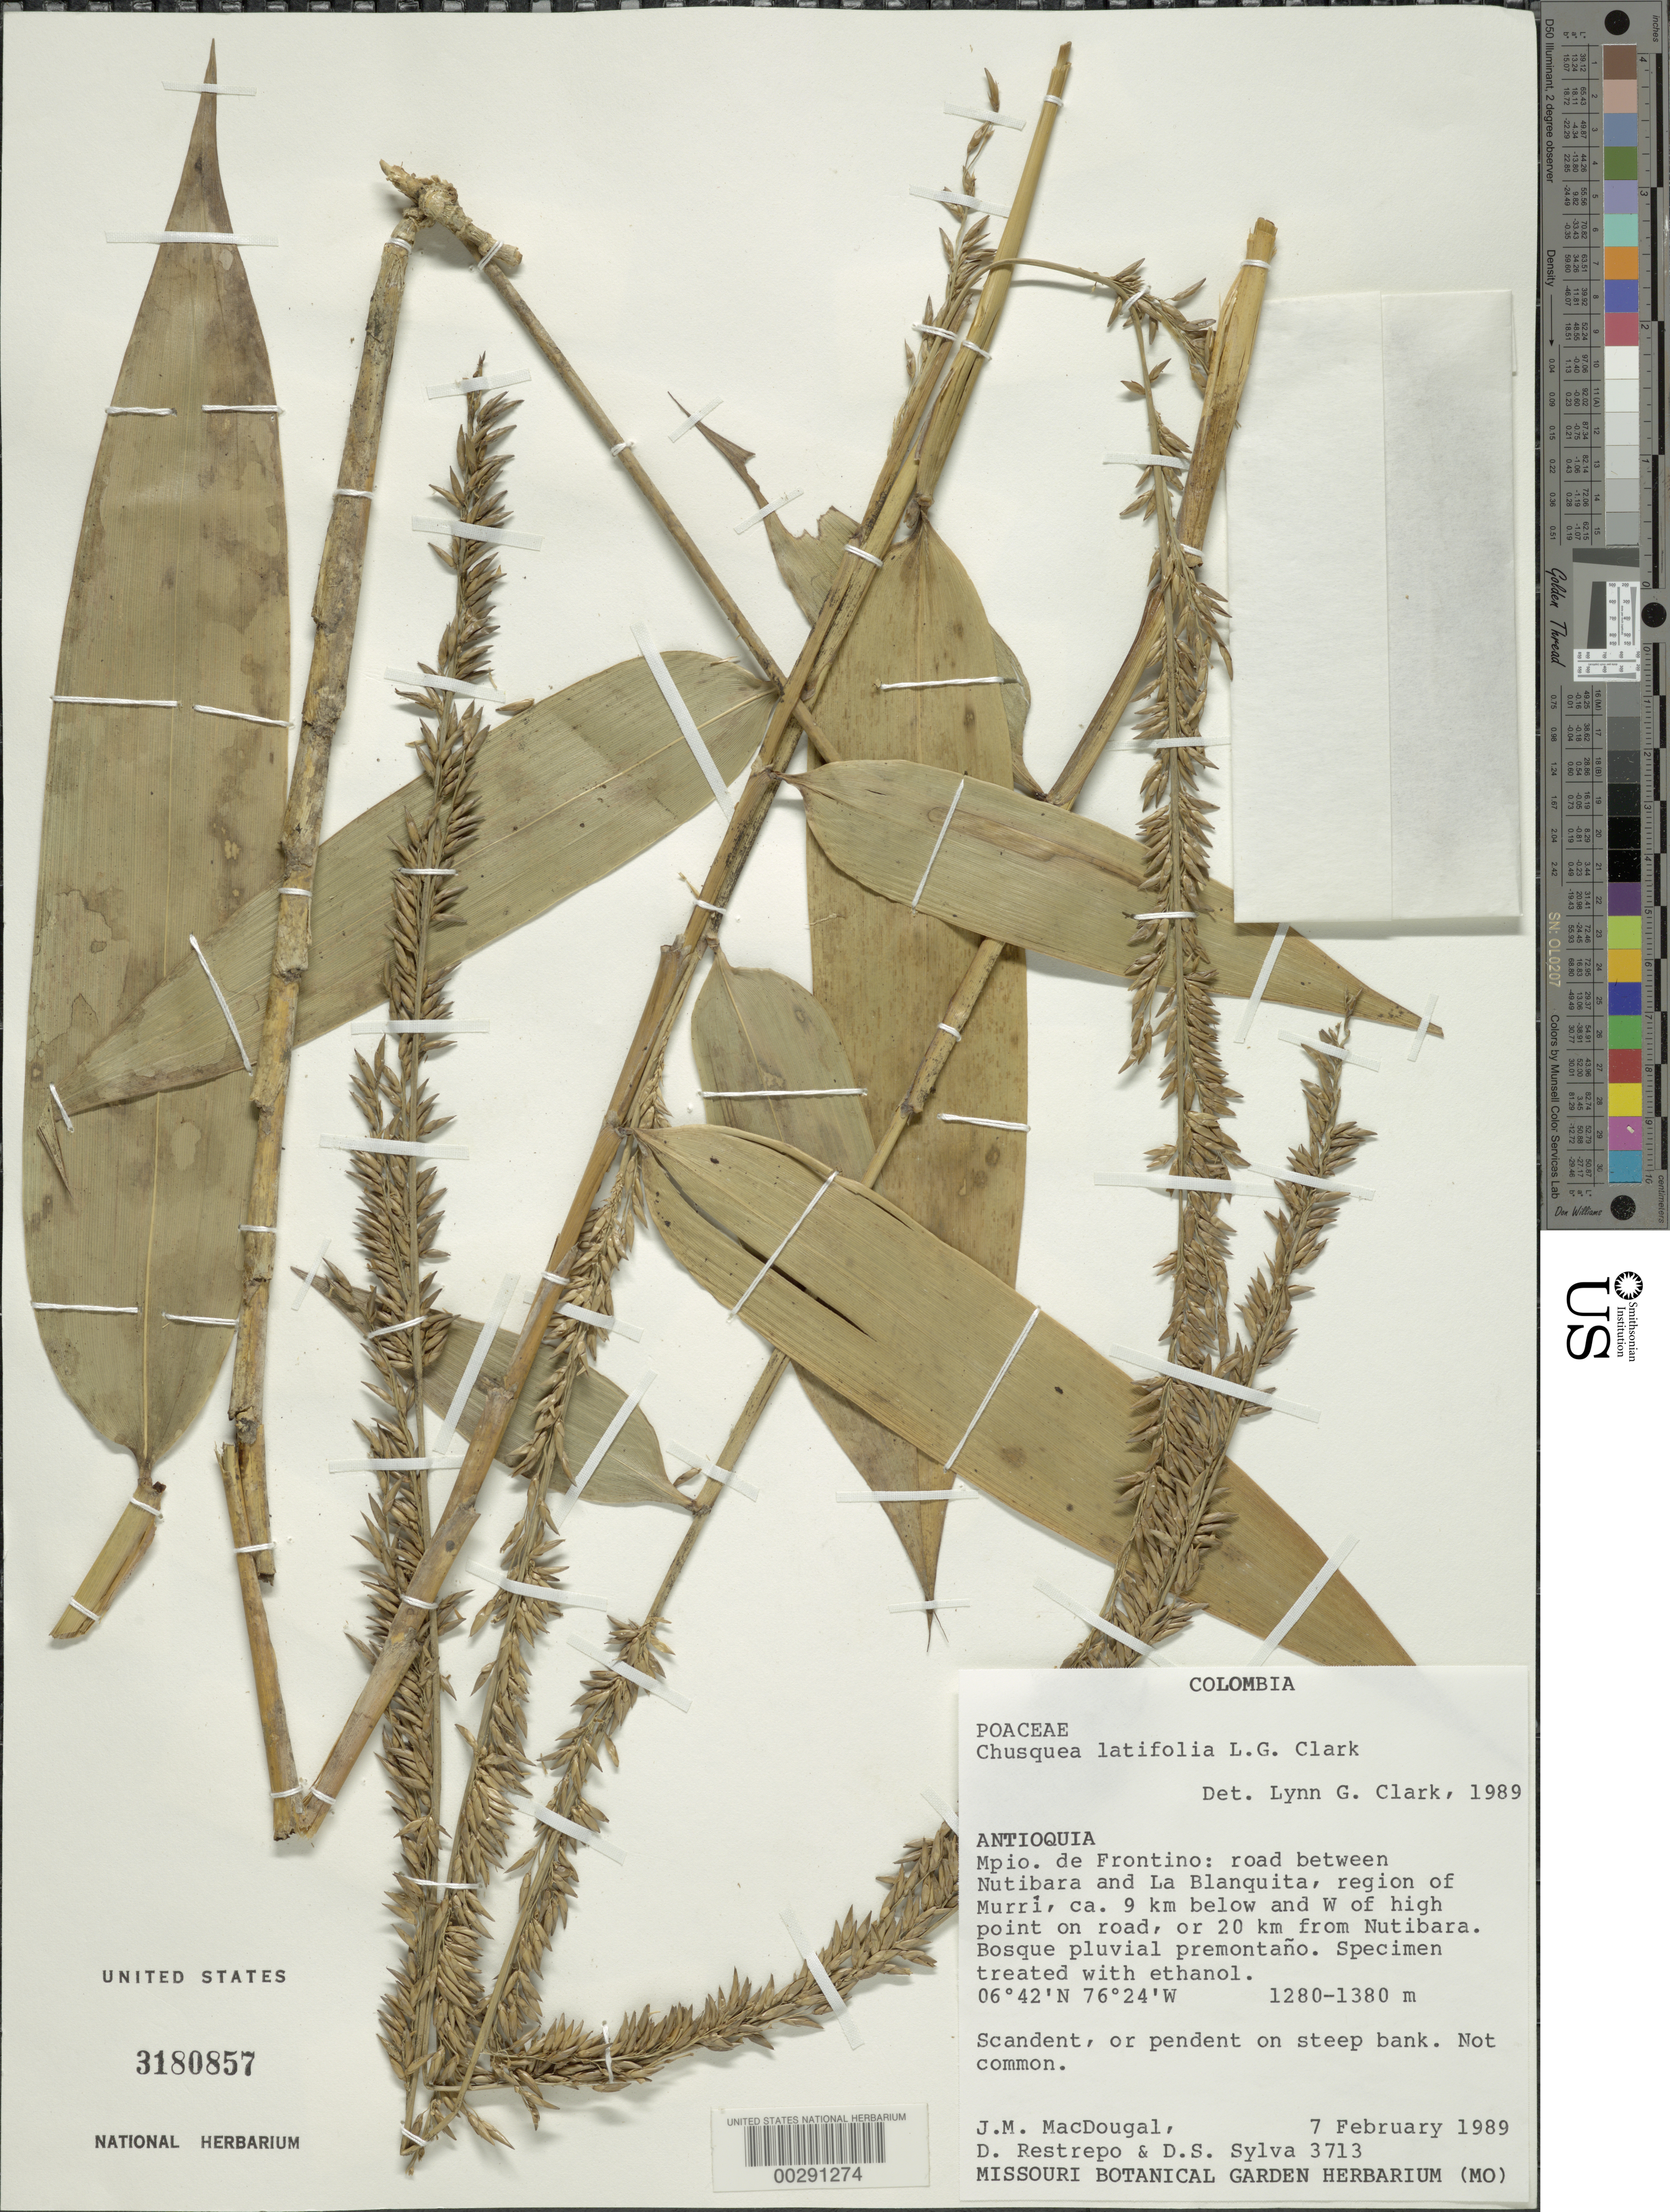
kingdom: Plantae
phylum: Tracheophyta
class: Liliopsida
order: Poales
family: Poaceae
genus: Chusquea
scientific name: Chusquea latifolia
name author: L.G. Clark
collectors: J. M. MacDougal, D. Restrepo & D. Sylva S.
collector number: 3713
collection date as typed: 07 Feb 1989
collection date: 1989-02-07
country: Colombia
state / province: Antioquia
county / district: Frontino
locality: Mun. de Frontino, road between Nutibara and la Blanquita, region of Murri, ca 9 km below and W of high point of road or ...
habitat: Premontane rain forest; on steep bank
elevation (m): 1280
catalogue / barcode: US 3180857